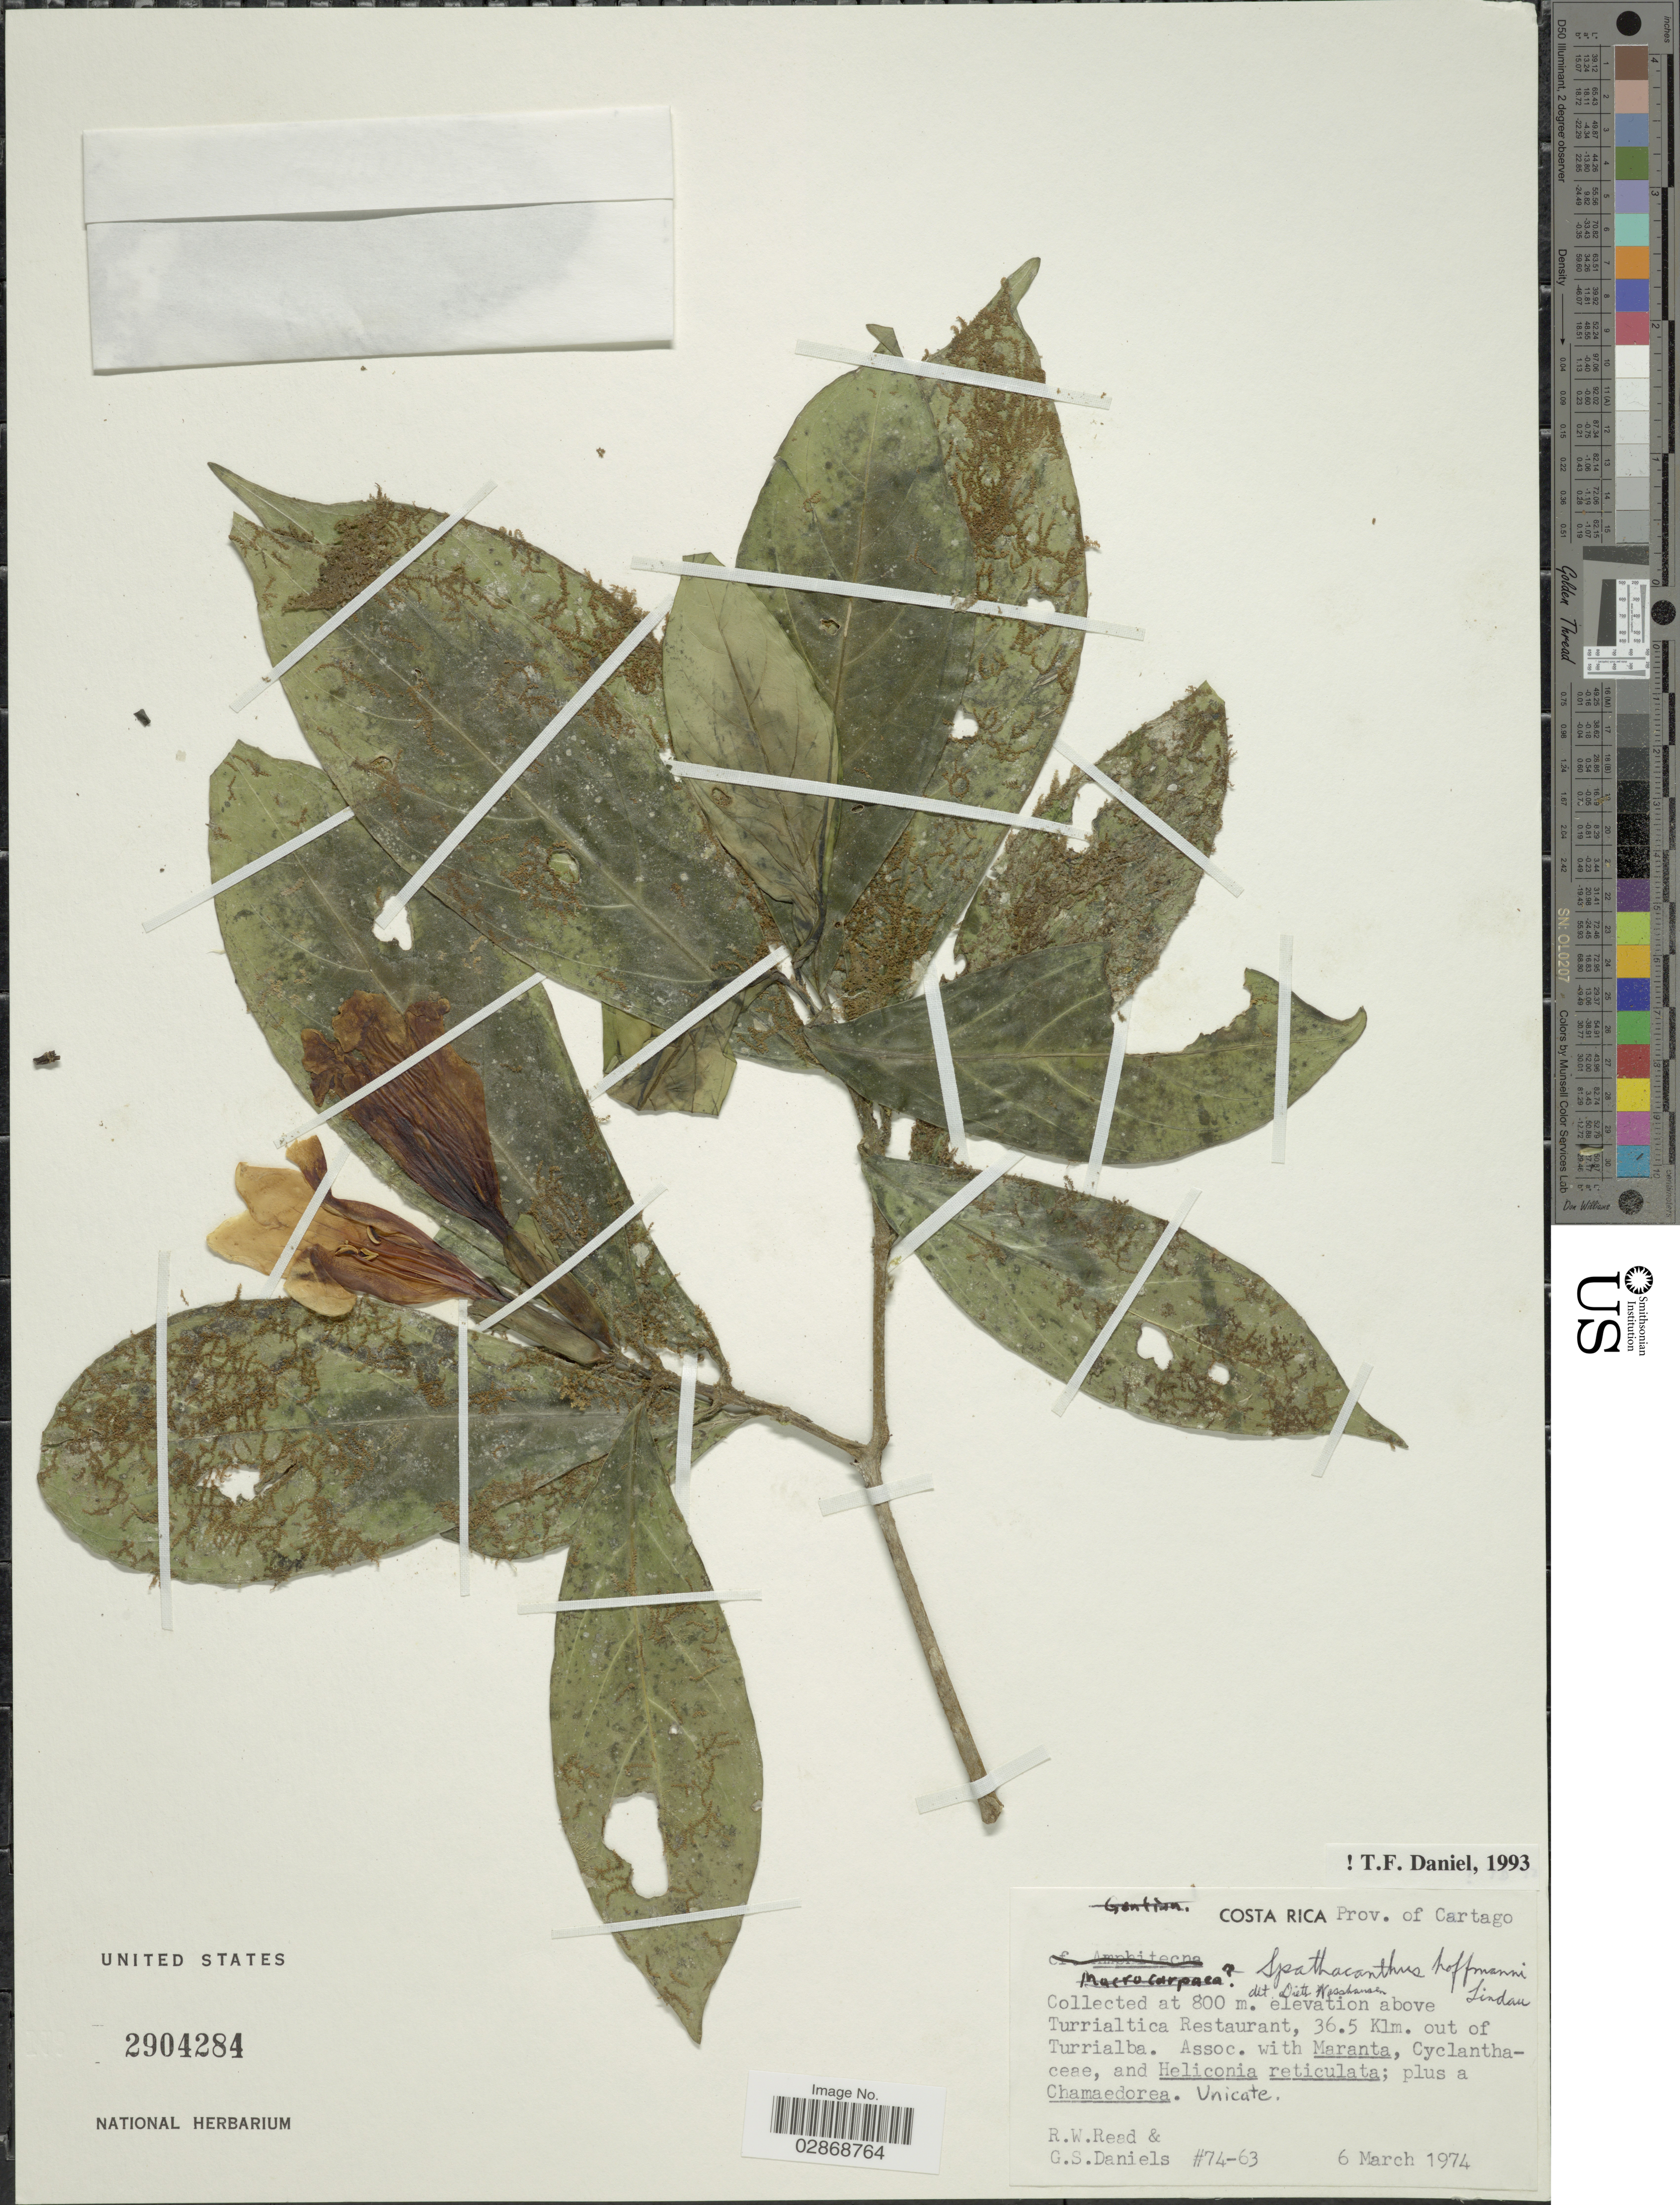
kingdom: Plantae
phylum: Tracheophyta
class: Magnoliopsida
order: Lamiales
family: Acanthaceae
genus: Spathacanthus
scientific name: Spathacanthus hoffmannii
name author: Lindau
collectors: R. W. Read & G. S. Daniels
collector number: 74-63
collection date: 1974-03-06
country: Costa Rica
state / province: Cartago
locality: Above Turrialtica Restaurant, 36.5 Klm. out of Turrialba.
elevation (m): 800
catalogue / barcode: US 2904284